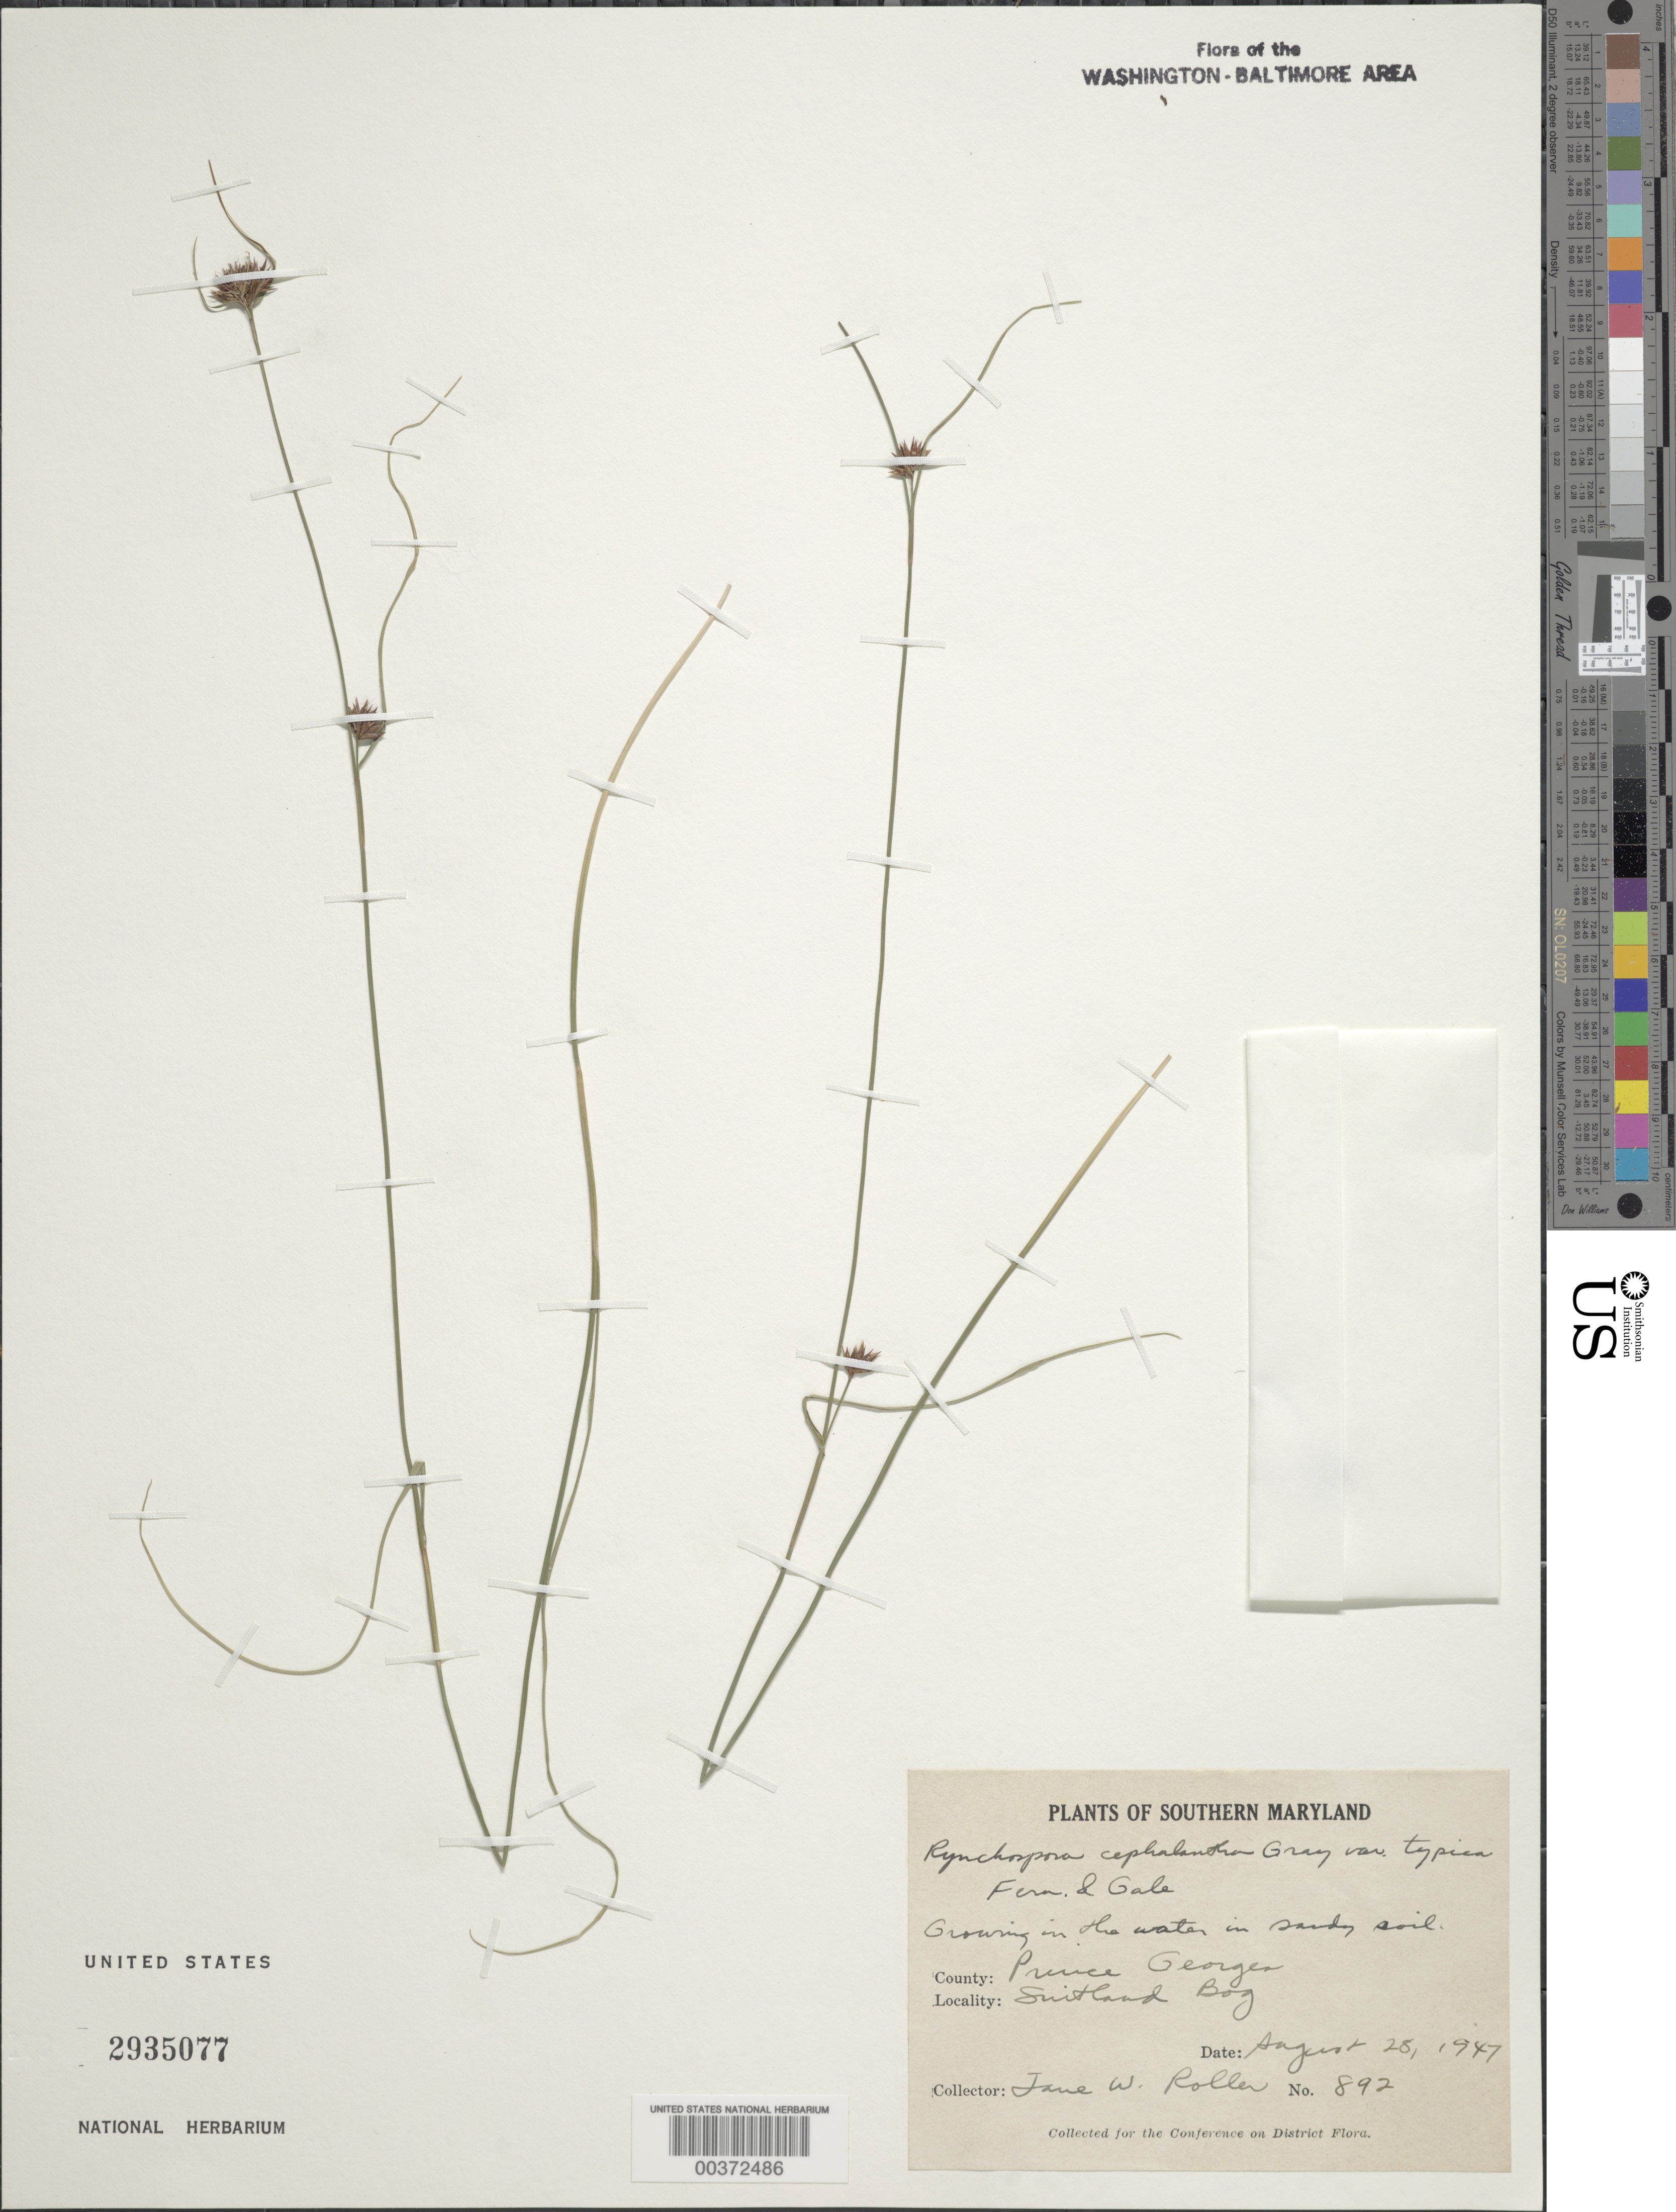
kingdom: Plantae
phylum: Tracheophyta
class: Liliopsida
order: Poales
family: Cyperaceae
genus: Rhynchospora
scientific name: Rhynchospora cephalantha var. typica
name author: Fernald & Gale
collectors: J. W. Roller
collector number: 892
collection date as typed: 28 Aug 1947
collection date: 1947-08-28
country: United States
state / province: Maryland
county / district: Prince George's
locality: Suitland Bog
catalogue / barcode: US 2935077